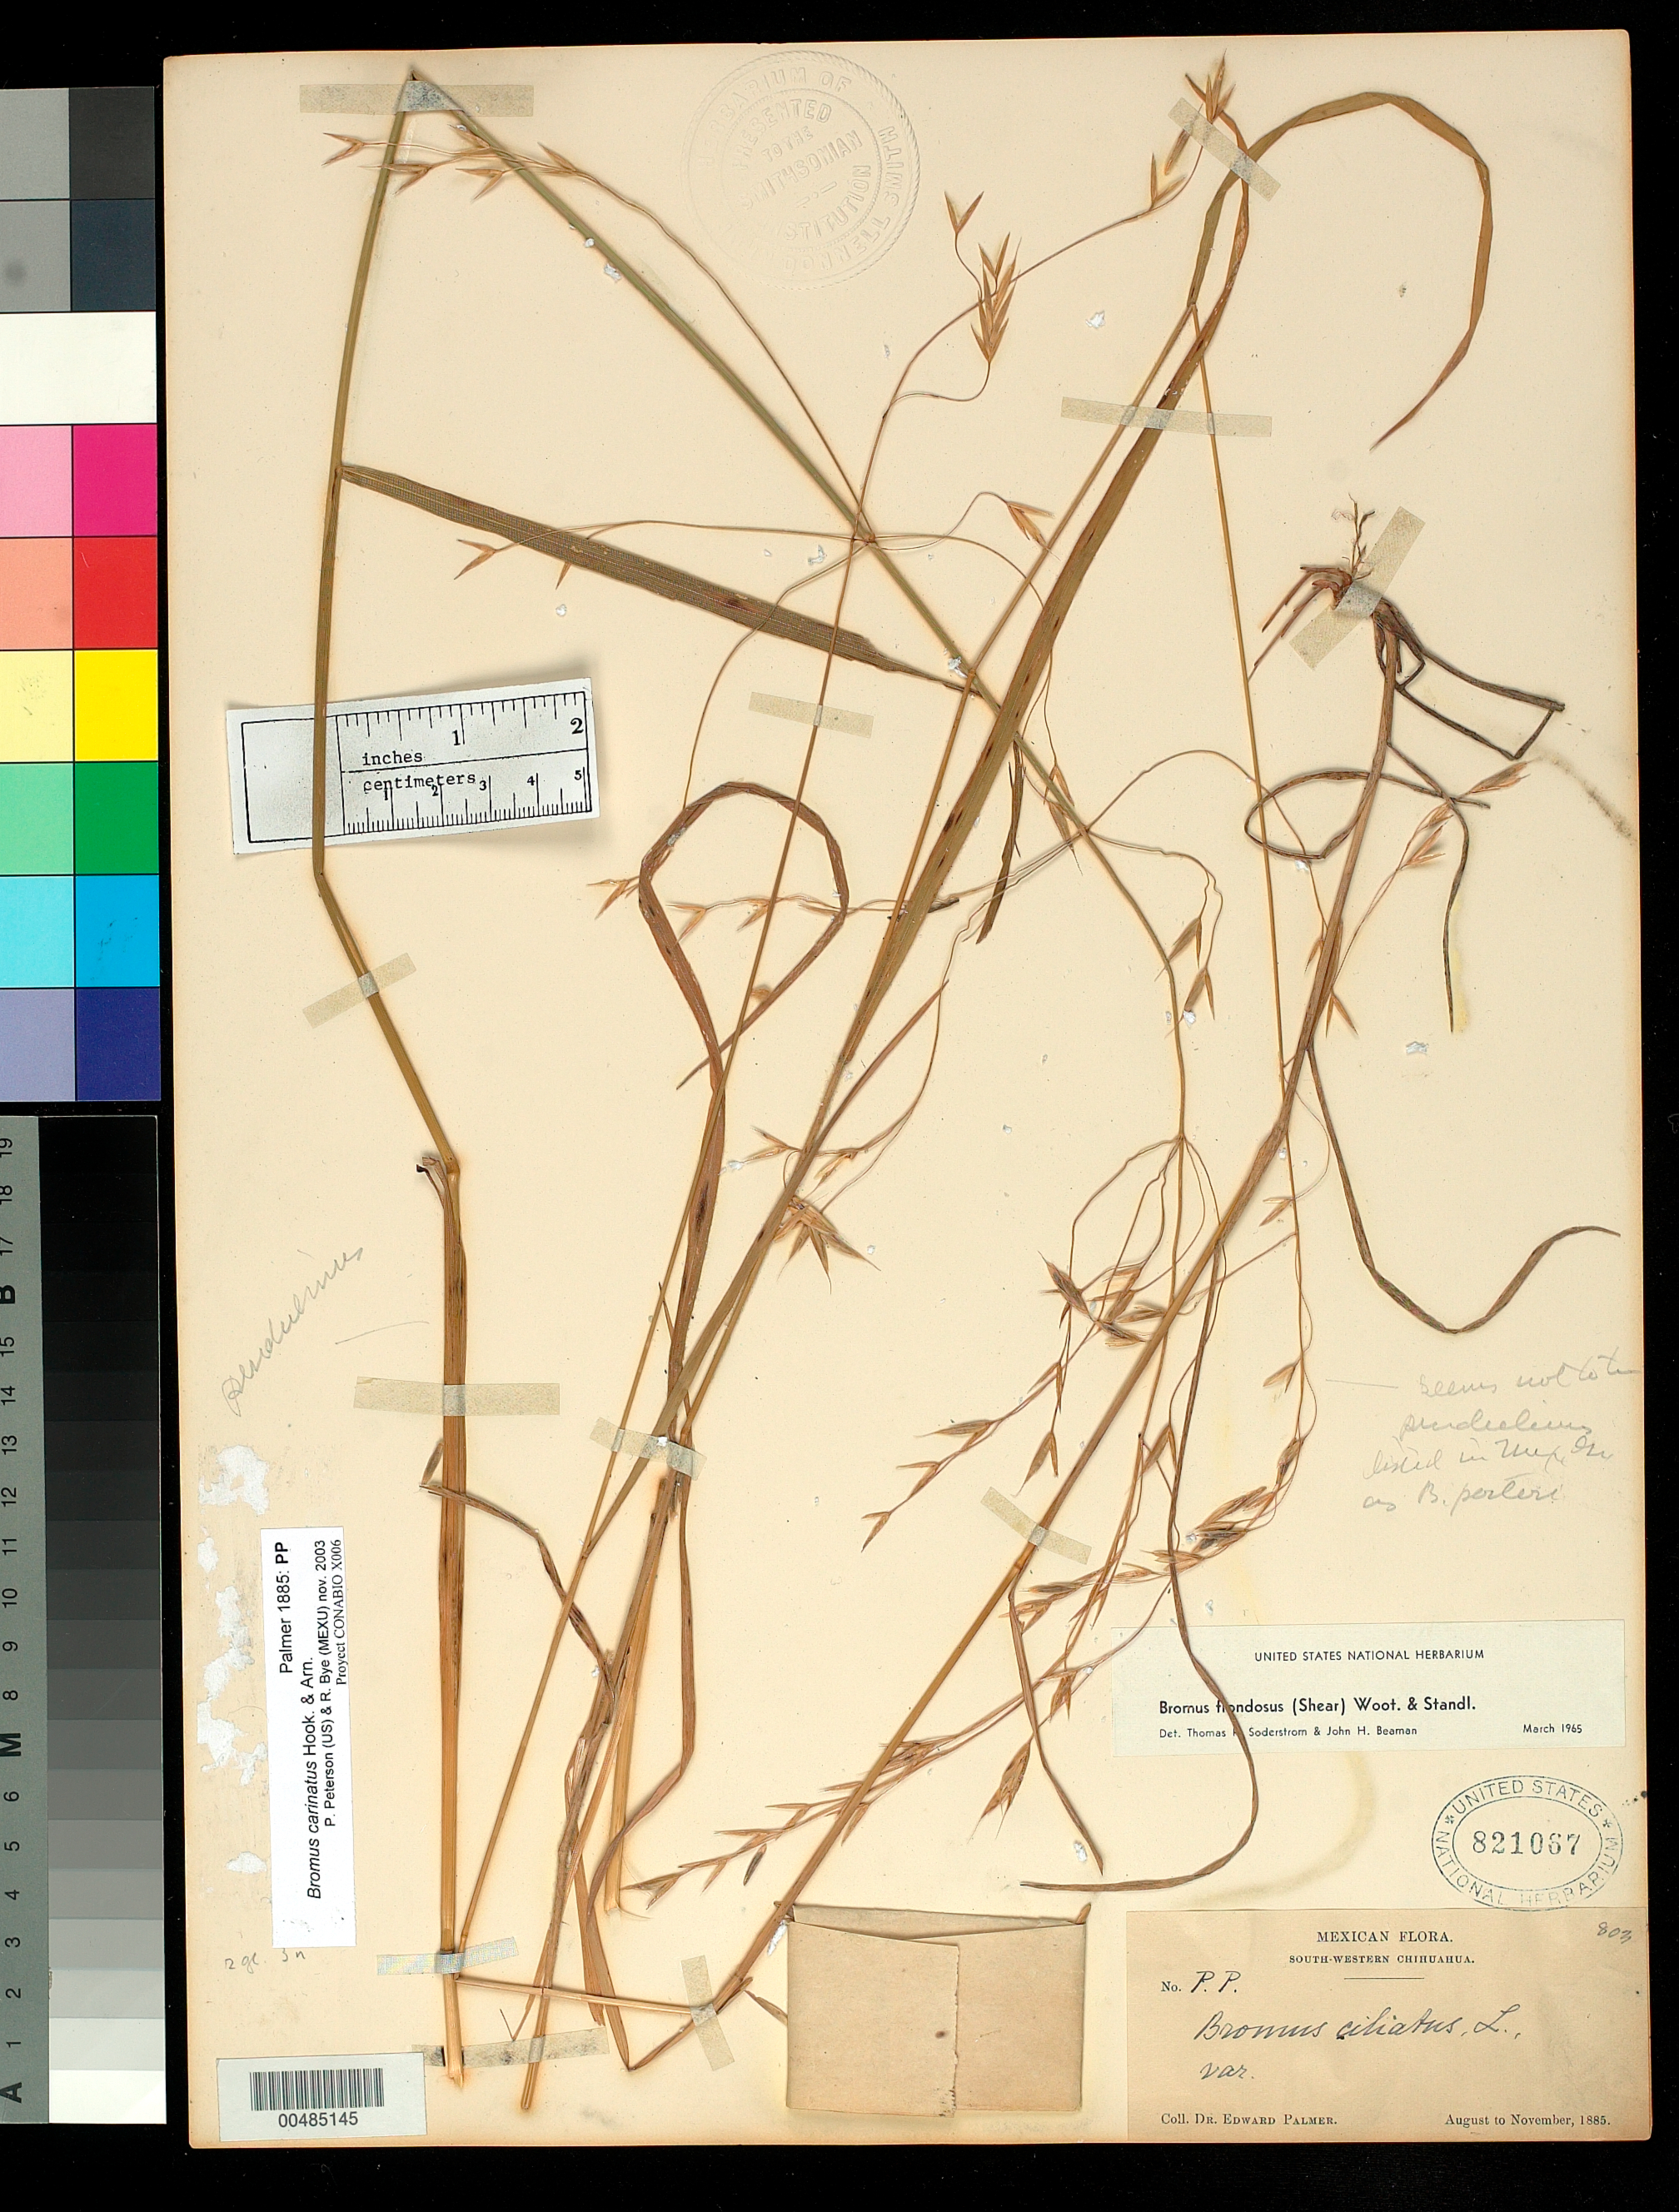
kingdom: Plantae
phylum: Tracheophyta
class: Liliopsida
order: Poales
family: Poaceae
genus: Bromus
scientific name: Bromus porteri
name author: (J.M. Coult.) Nash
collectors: E. Palmer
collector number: P.P.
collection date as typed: Aug 1885 to Nov 1885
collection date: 1885-08/1885-11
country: Mexico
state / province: Chihuahua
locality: South-western Chihuahua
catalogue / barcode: US 821067